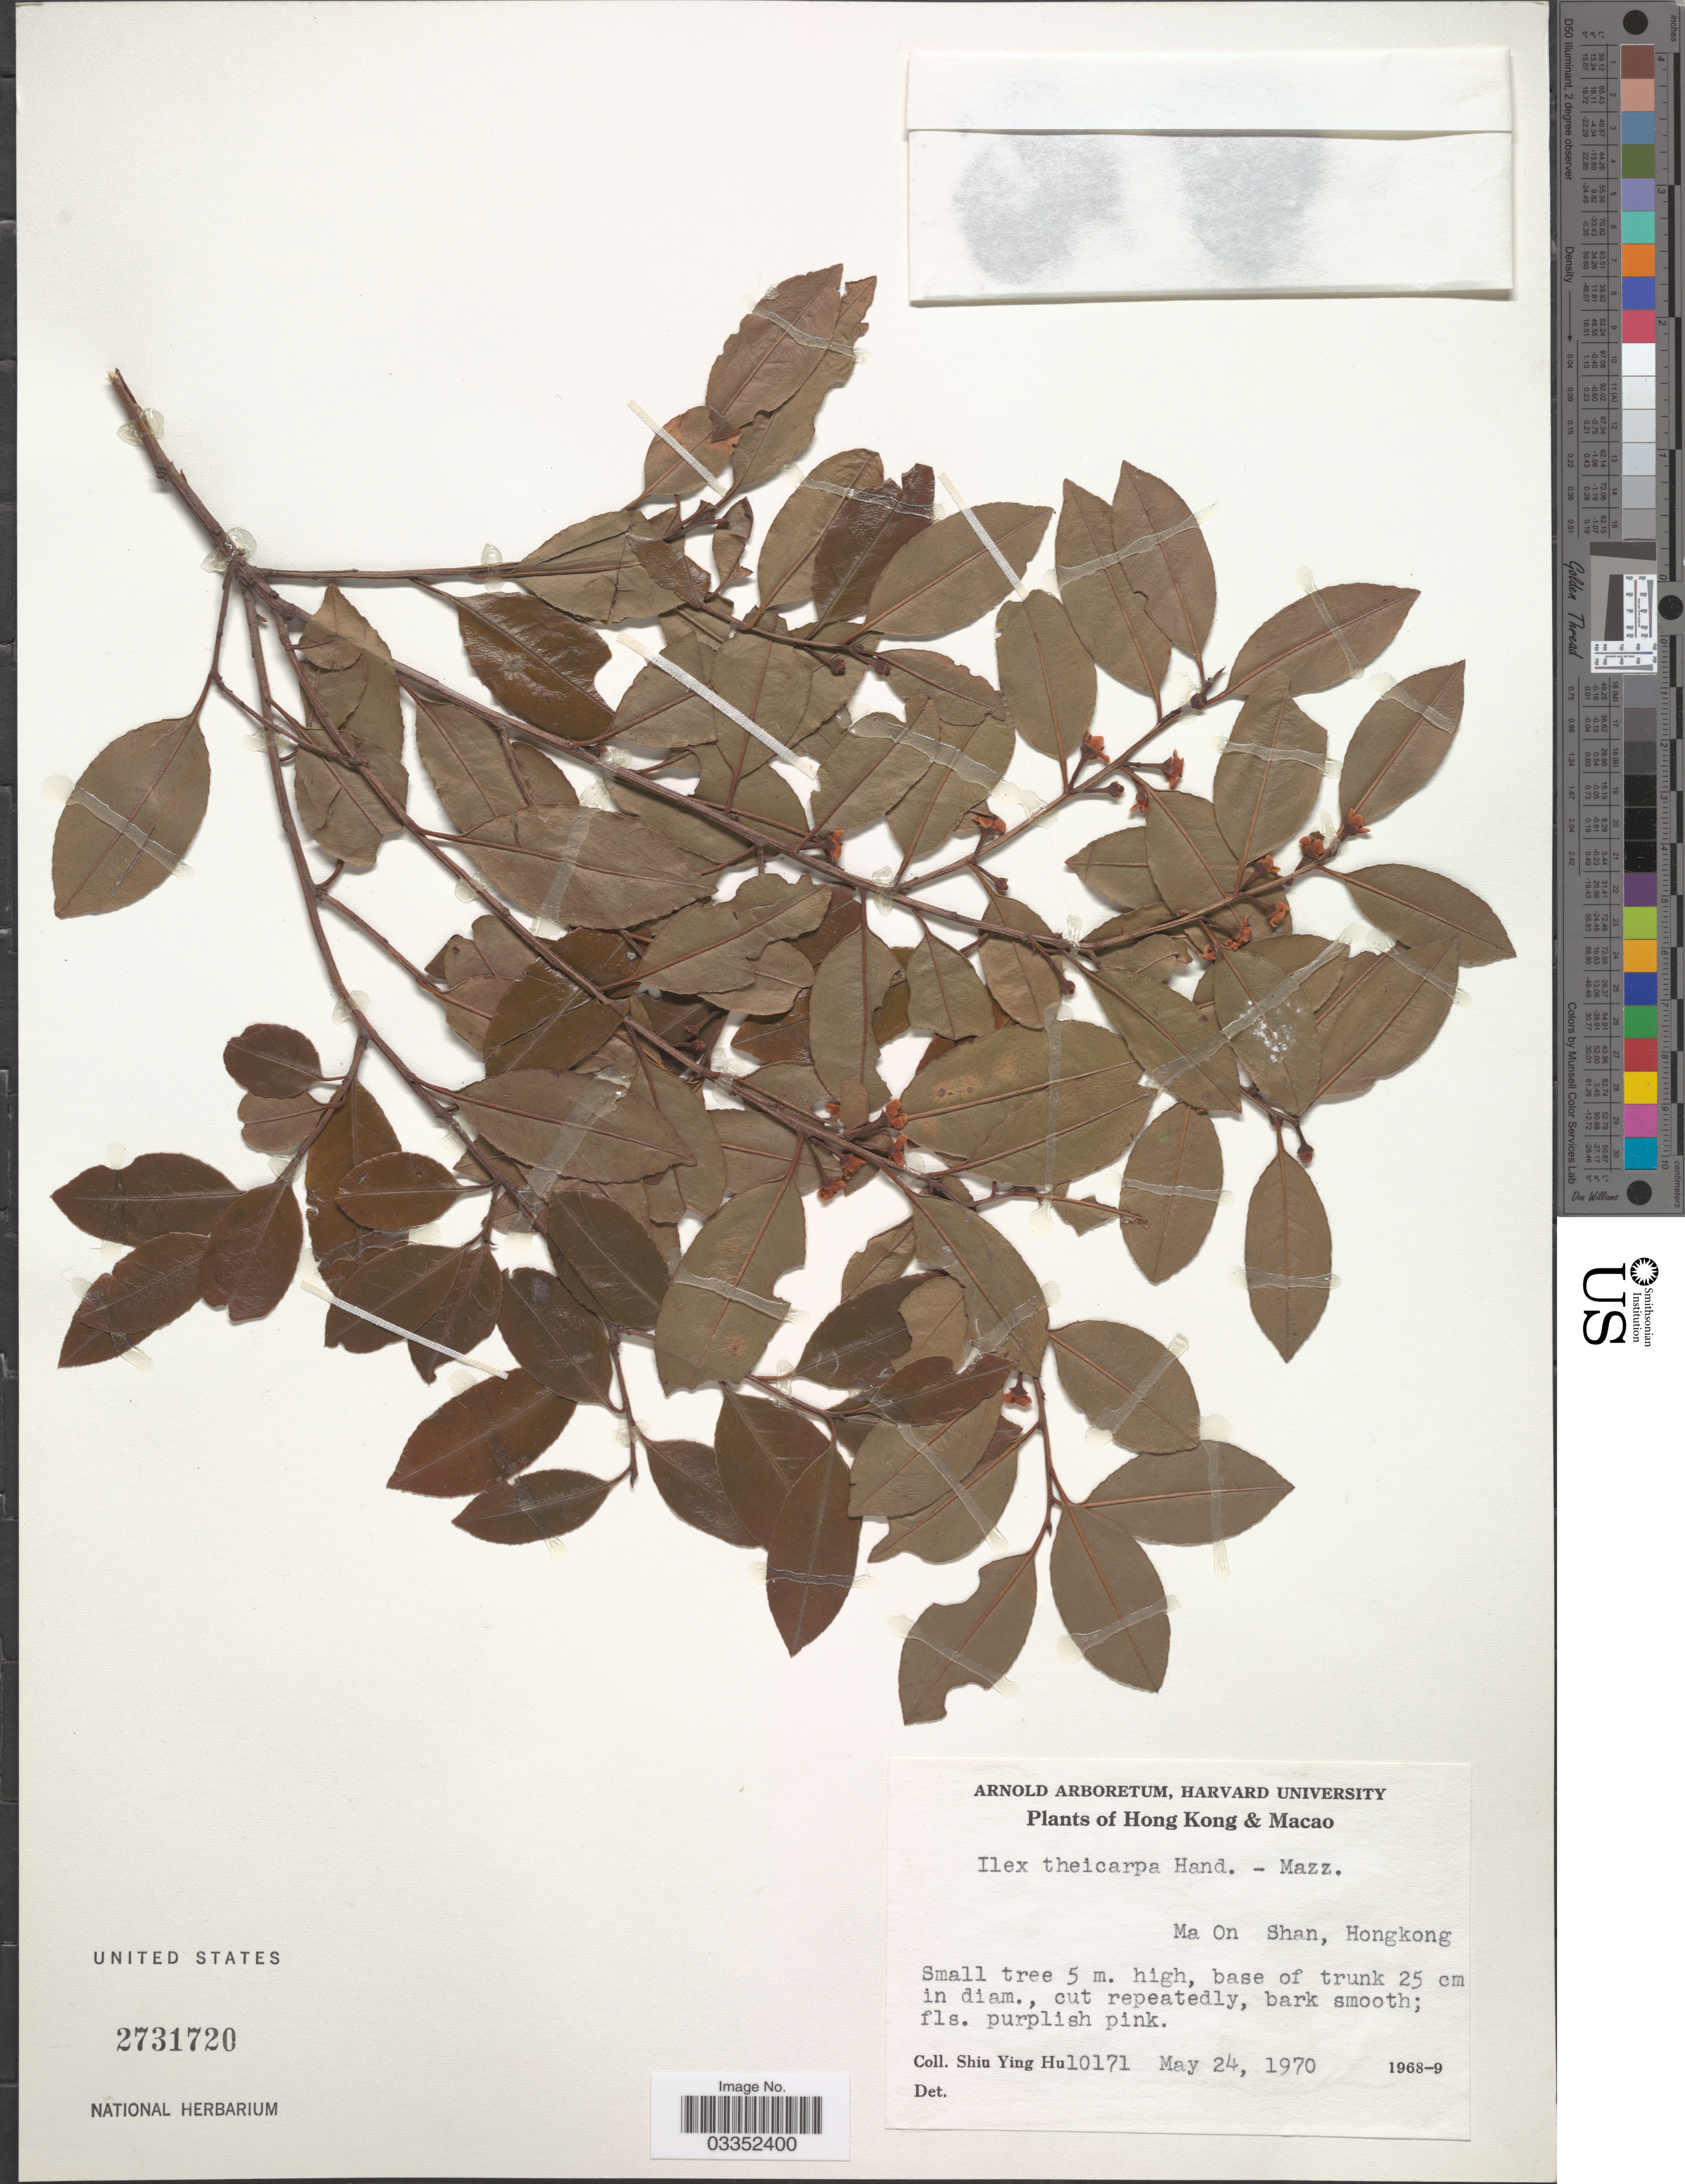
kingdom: Plantae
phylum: Tracheophyta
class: Magnoliopsida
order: Aquifoliales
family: Aquifoliaceae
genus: Ilex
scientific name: Ilex theicarpa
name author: Hand.-Mazz.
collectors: S. Y. Hu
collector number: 10171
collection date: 1970-05-24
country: China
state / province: Hong Kong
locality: Hong Kong & Macao, Ma On Shan, Hong Kong.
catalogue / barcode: US 2731720